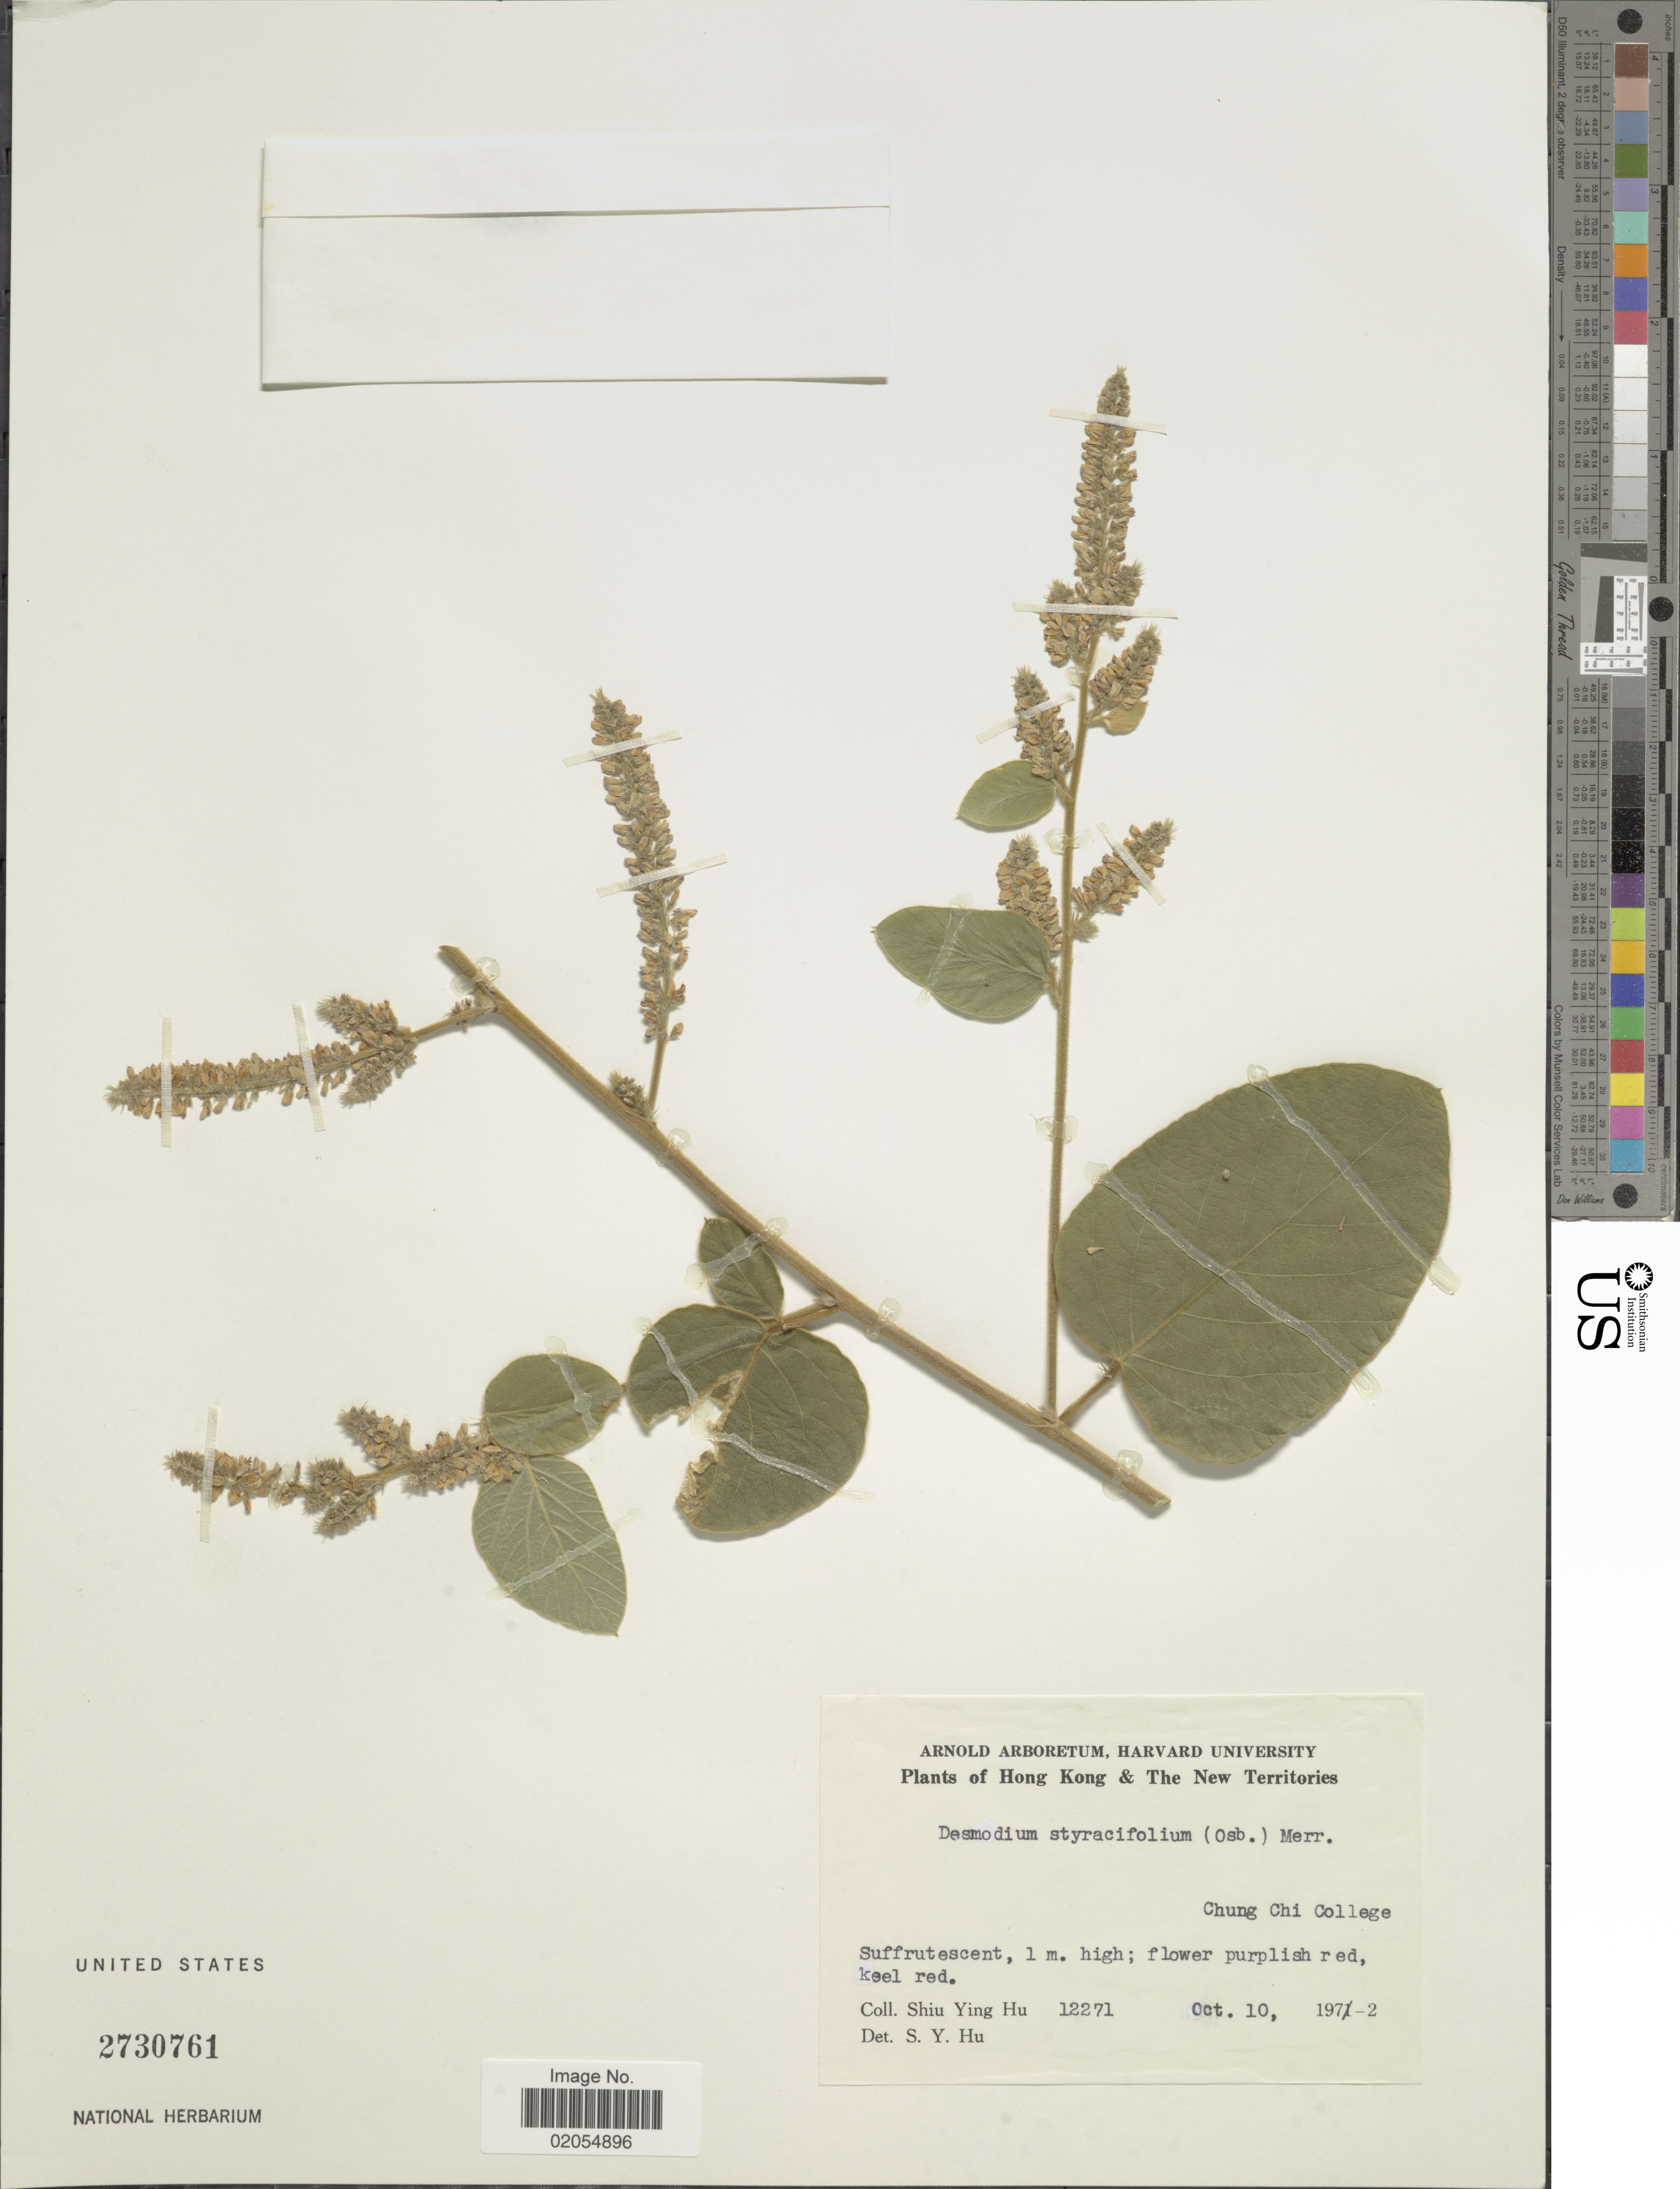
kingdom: Plantae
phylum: Tracheophyta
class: Magnoliopsida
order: Fabales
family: Fabaceae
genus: Polhillides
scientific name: Polhillides velutina subsp. velutina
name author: (Willd.) H. Ohashi & K. Ohashi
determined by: Strong, Mark T., (BOT), Smithsonian Institution - National Museum of Natural History (UNITED STATES)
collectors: S. Y. Hu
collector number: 12271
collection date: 1972-10-10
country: China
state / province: Hong Kong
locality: Hong Kong & The New Territories, Chung Chi College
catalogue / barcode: US 2730761